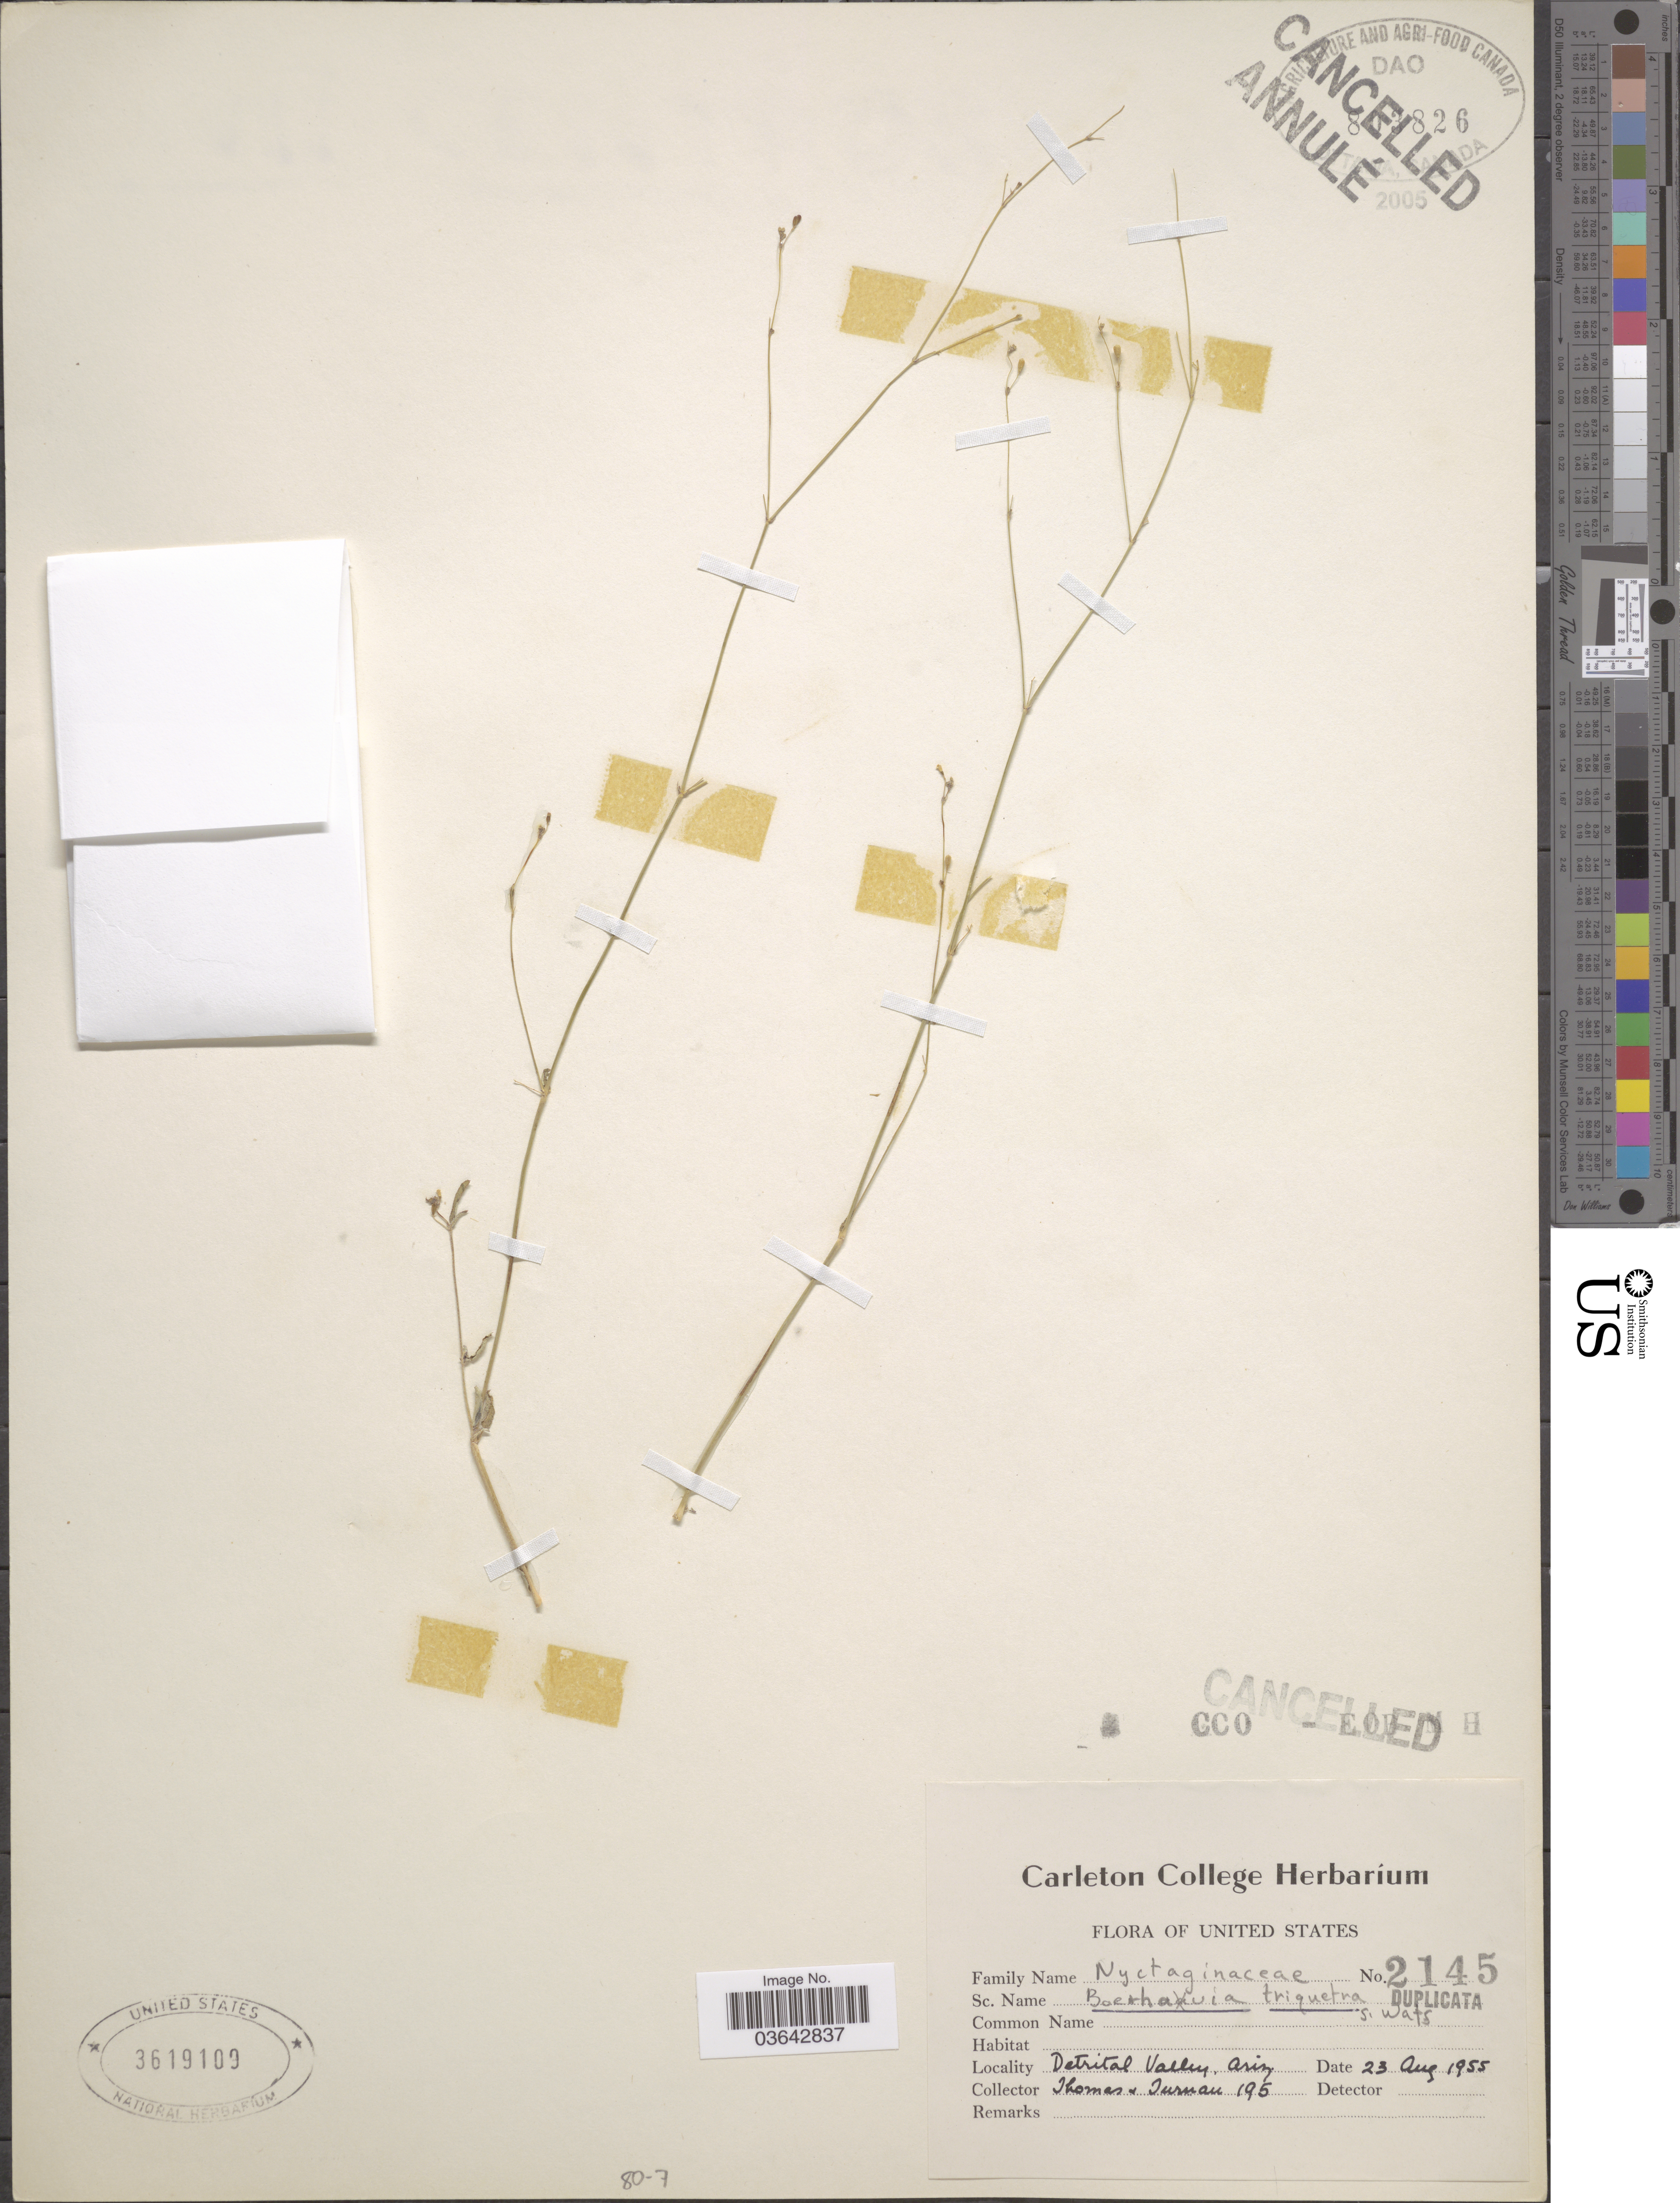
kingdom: Plantae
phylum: Tracheophyta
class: Magnoliopsida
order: Caryophyllales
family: Nyctaginaceae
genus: Boerhavia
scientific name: Boerhavia triquetra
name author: S. Watson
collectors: -- Thomas & Turnau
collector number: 195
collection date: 1955-08-23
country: United States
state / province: Arizona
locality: Detrital Valley.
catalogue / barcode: US 3619109